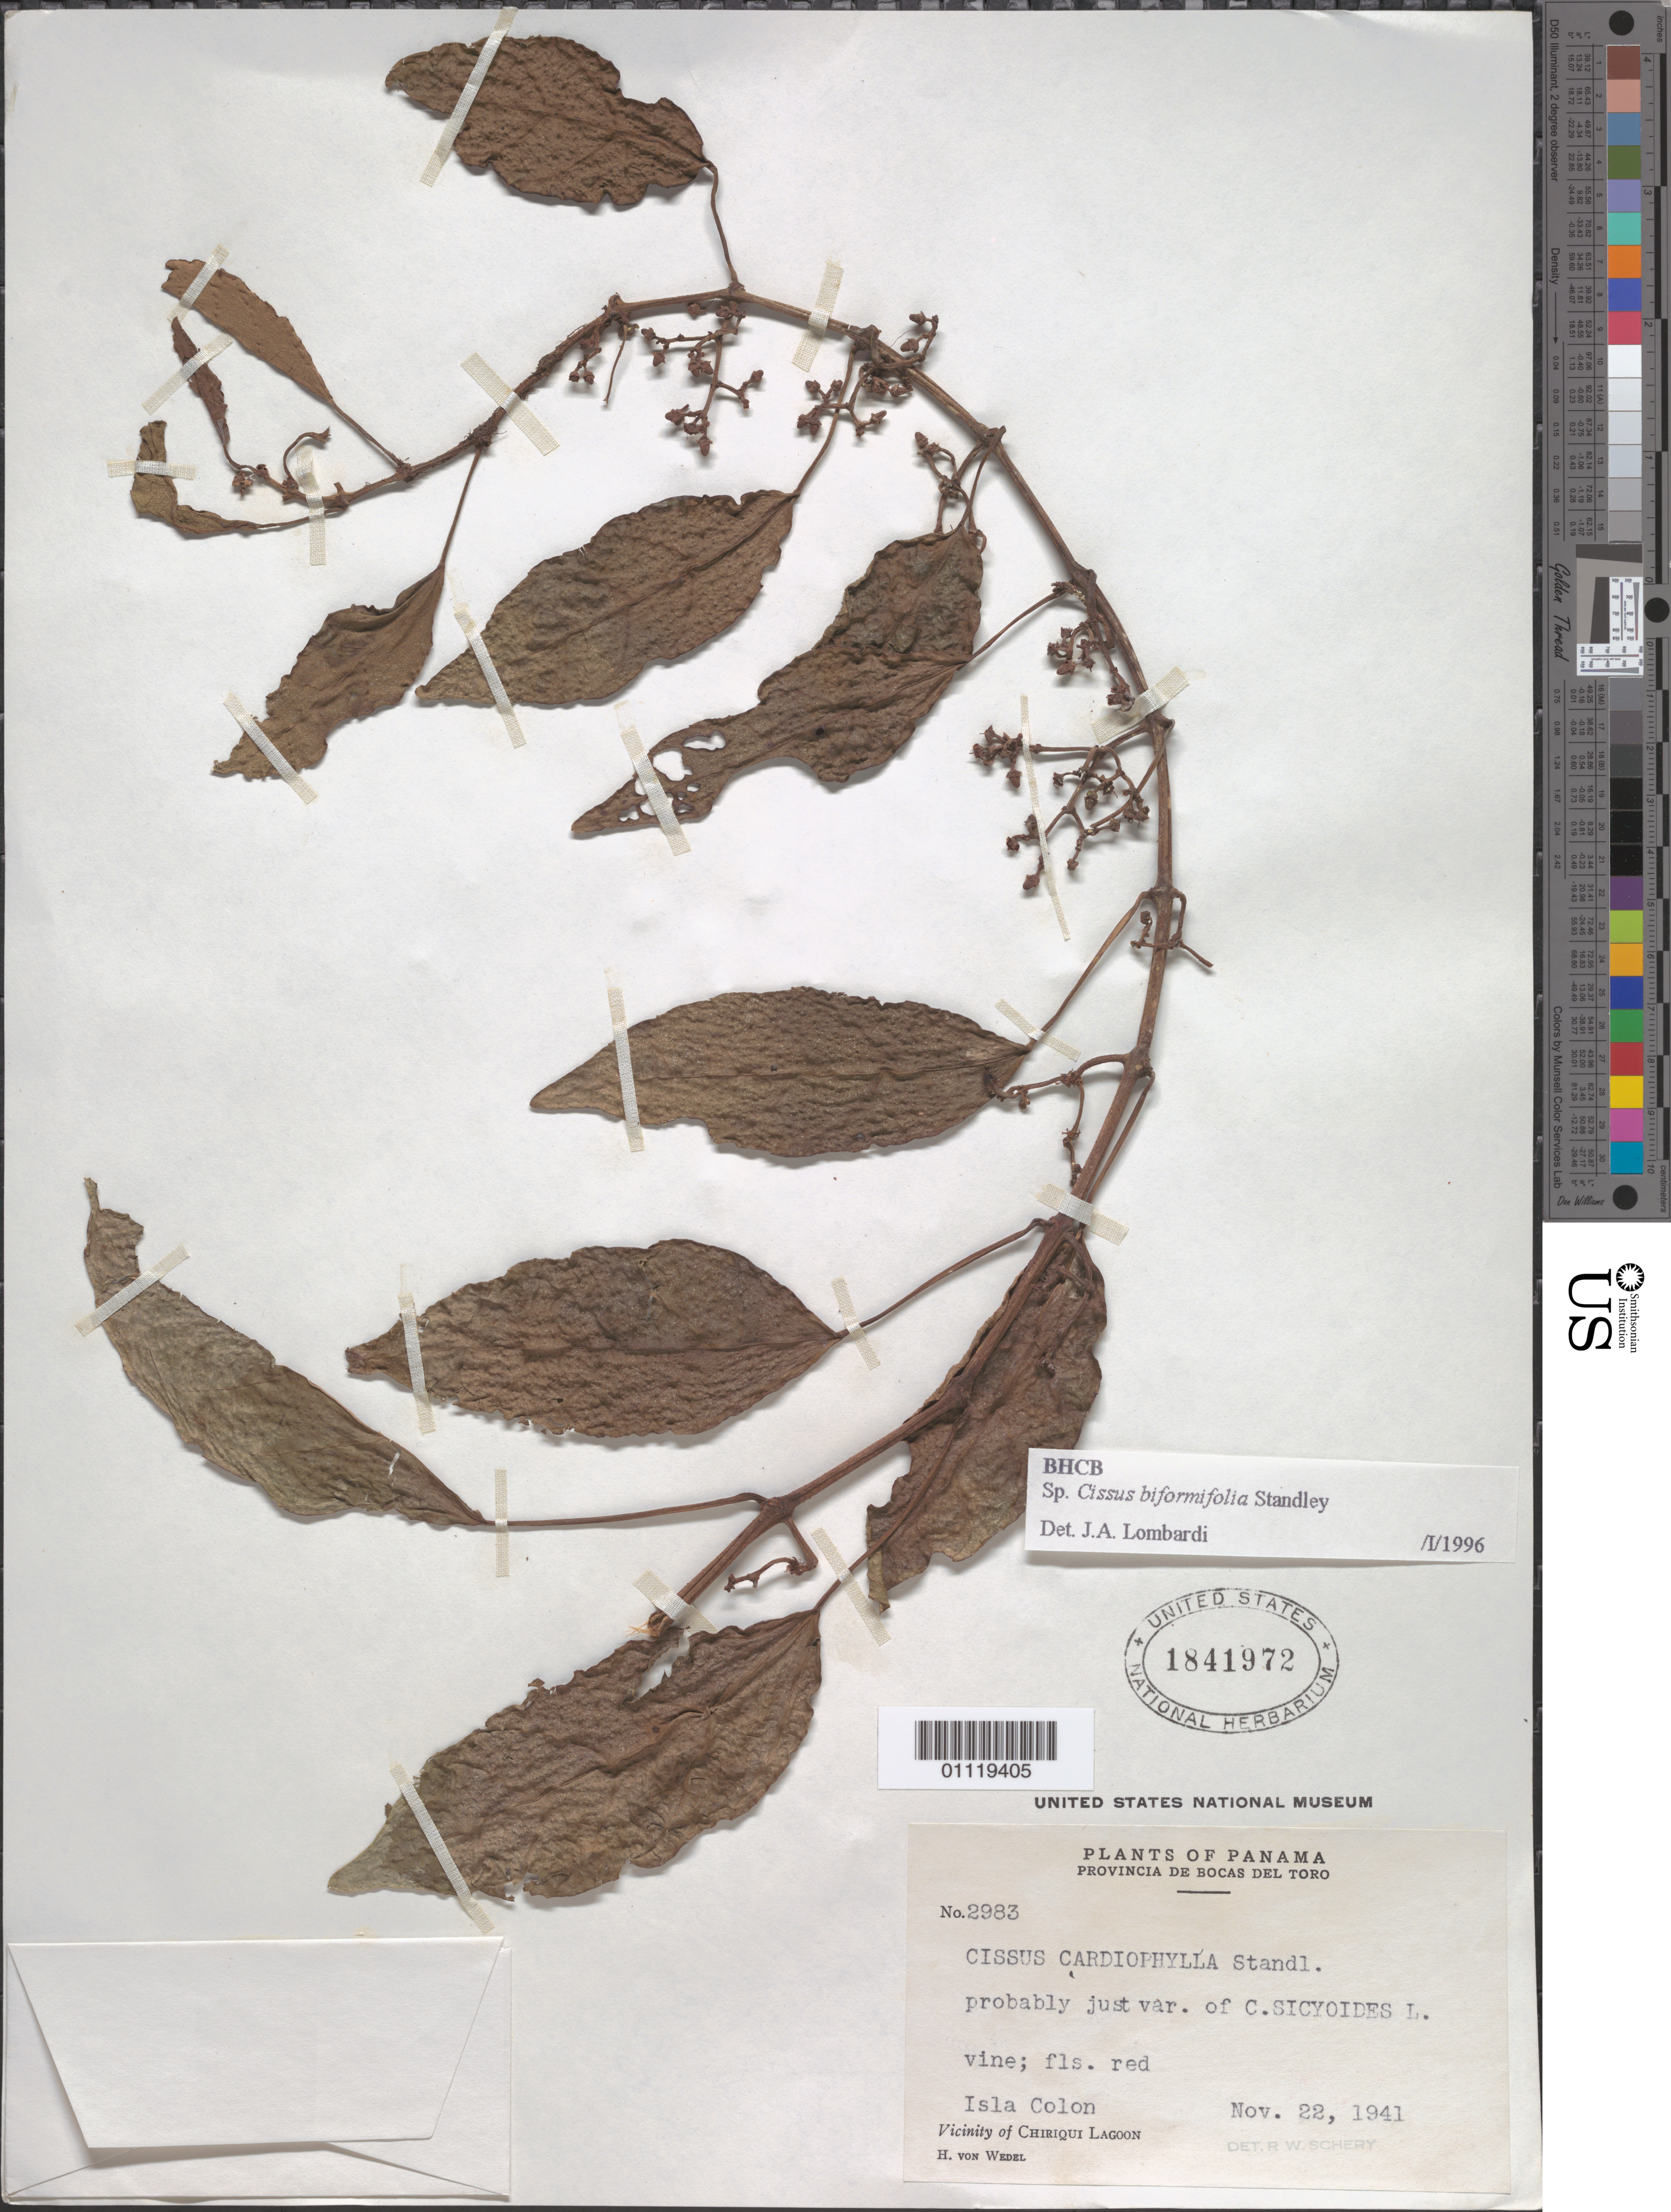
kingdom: Plantae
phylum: Tracheophyta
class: Magnoliopsida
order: Vitales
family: Vitaceae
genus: Cissus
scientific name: Cissus biformifolia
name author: Standl.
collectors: H. von Wedel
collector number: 2983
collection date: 1941-11-22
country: Panama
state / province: Bocas del Toro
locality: Isla Colon. Vicinity of Chiriqui Lagoon.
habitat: Vine.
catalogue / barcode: US 1841972